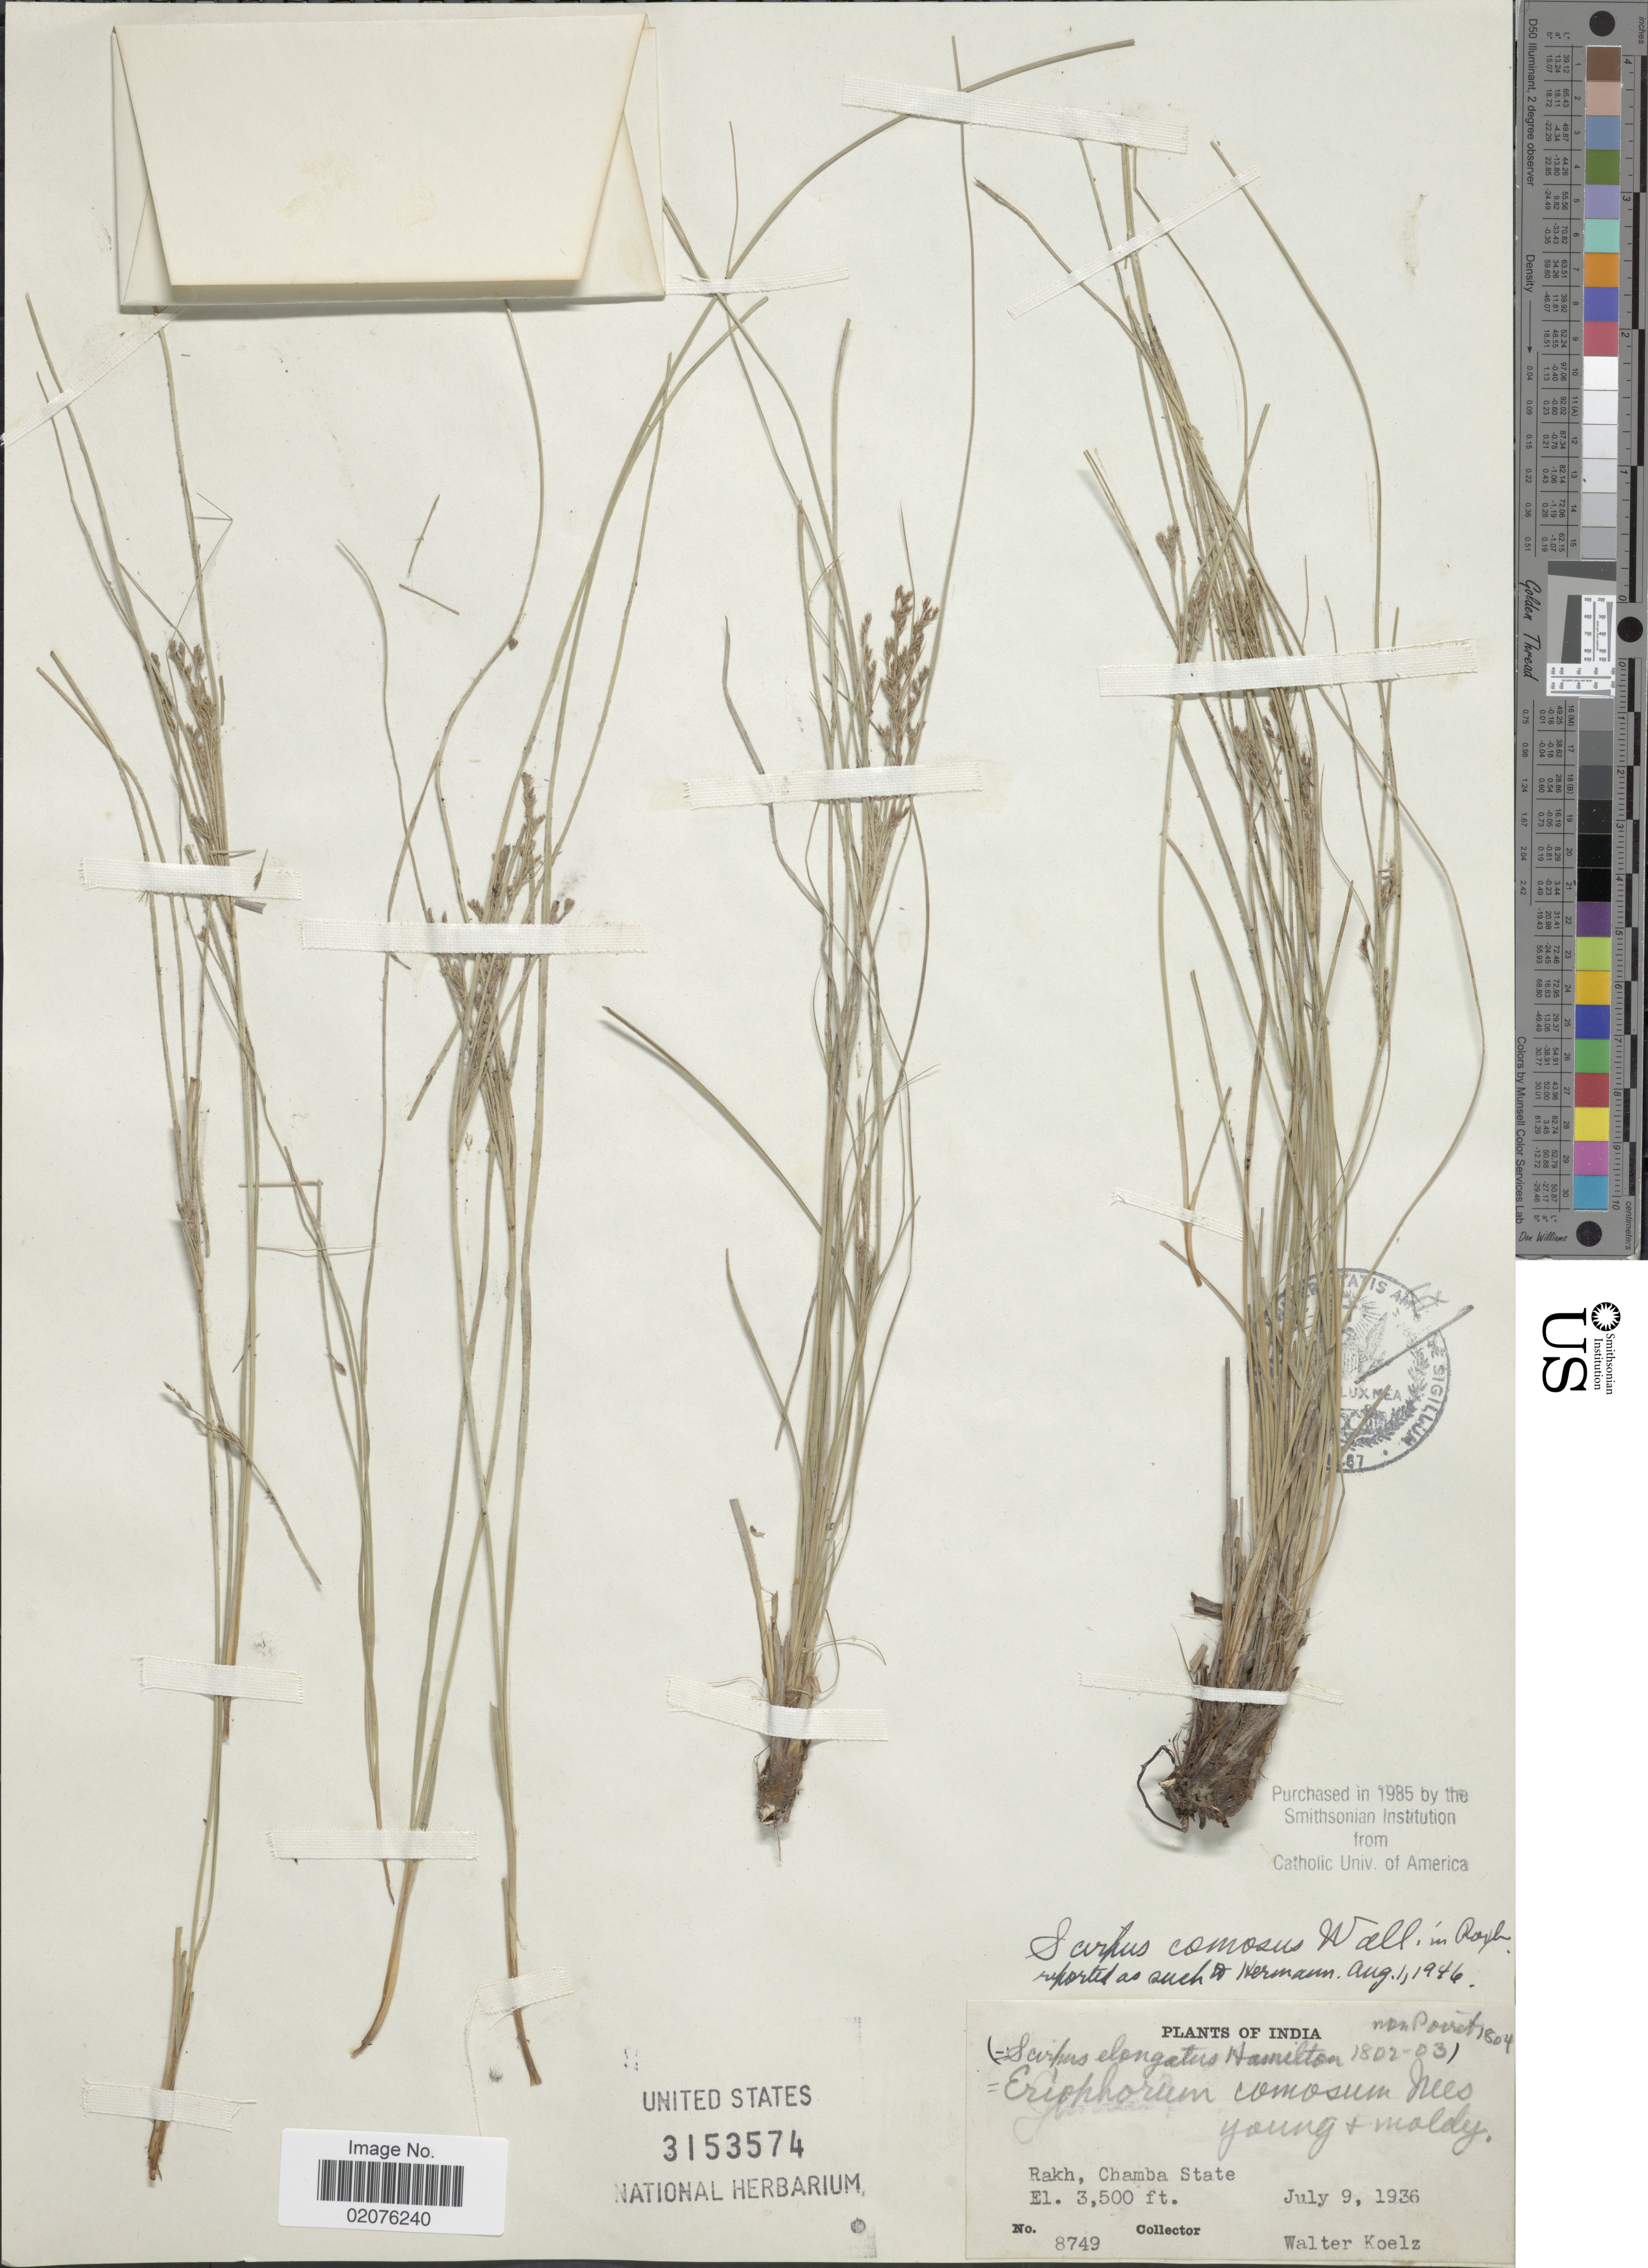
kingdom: Plantae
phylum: Tracheophyta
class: Liliopsida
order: Poales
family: Cyperaceae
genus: Erioscirpus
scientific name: Erioscirpus comosus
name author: (Wall.) Palla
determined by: Strong, Mark T., (BOT), Smithsonian Institution - National Museum of Natural History (UNITED STATES)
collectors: W. N. Koelz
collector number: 8749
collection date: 1936-07-09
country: India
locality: Rakh, Chamba State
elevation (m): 1067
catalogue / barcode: US 3153574